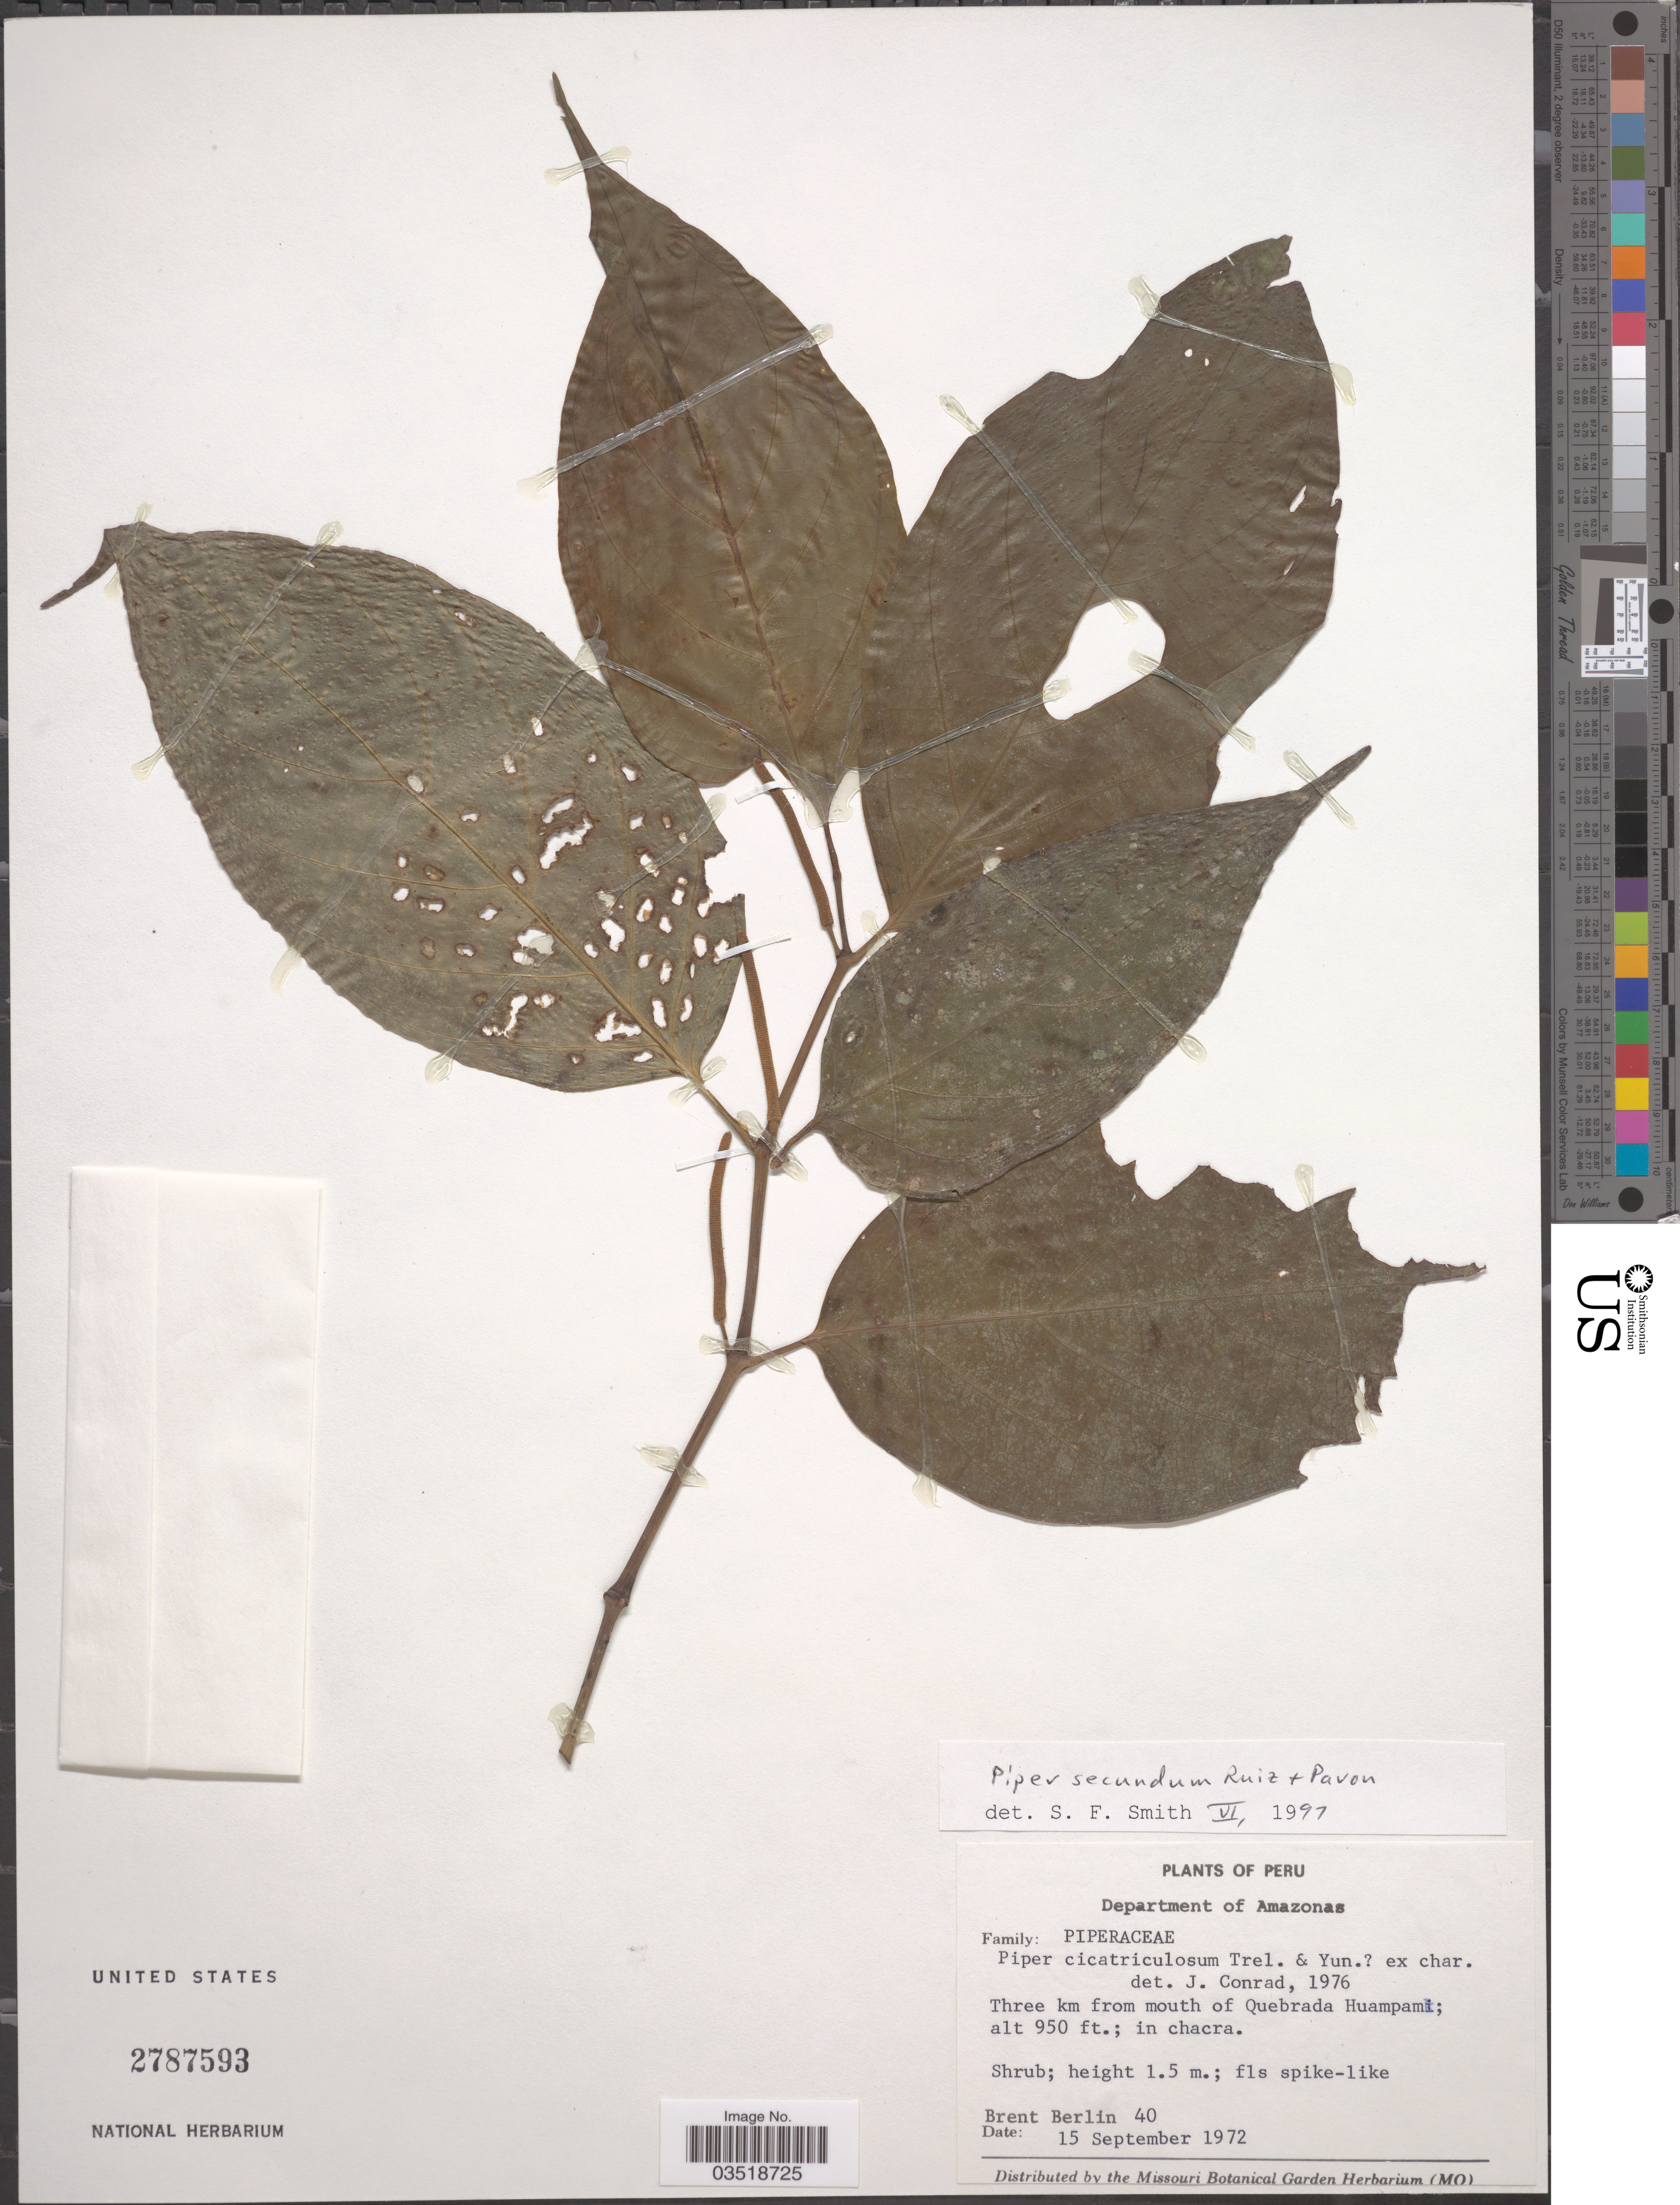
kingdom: Plantae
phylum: Tracheophyta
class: Magnoliopsida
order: Piperales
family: Piperaceae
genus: Piper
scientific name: Piper secundum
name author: Ruiz & Pav.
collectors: B. Berlin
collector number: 40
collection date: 1972-09-15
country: Peru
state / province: Amazonas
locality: Department of Amazonas. Three km from mouth of Quebrada Huampami.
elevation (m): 290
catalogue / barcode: US 2787593